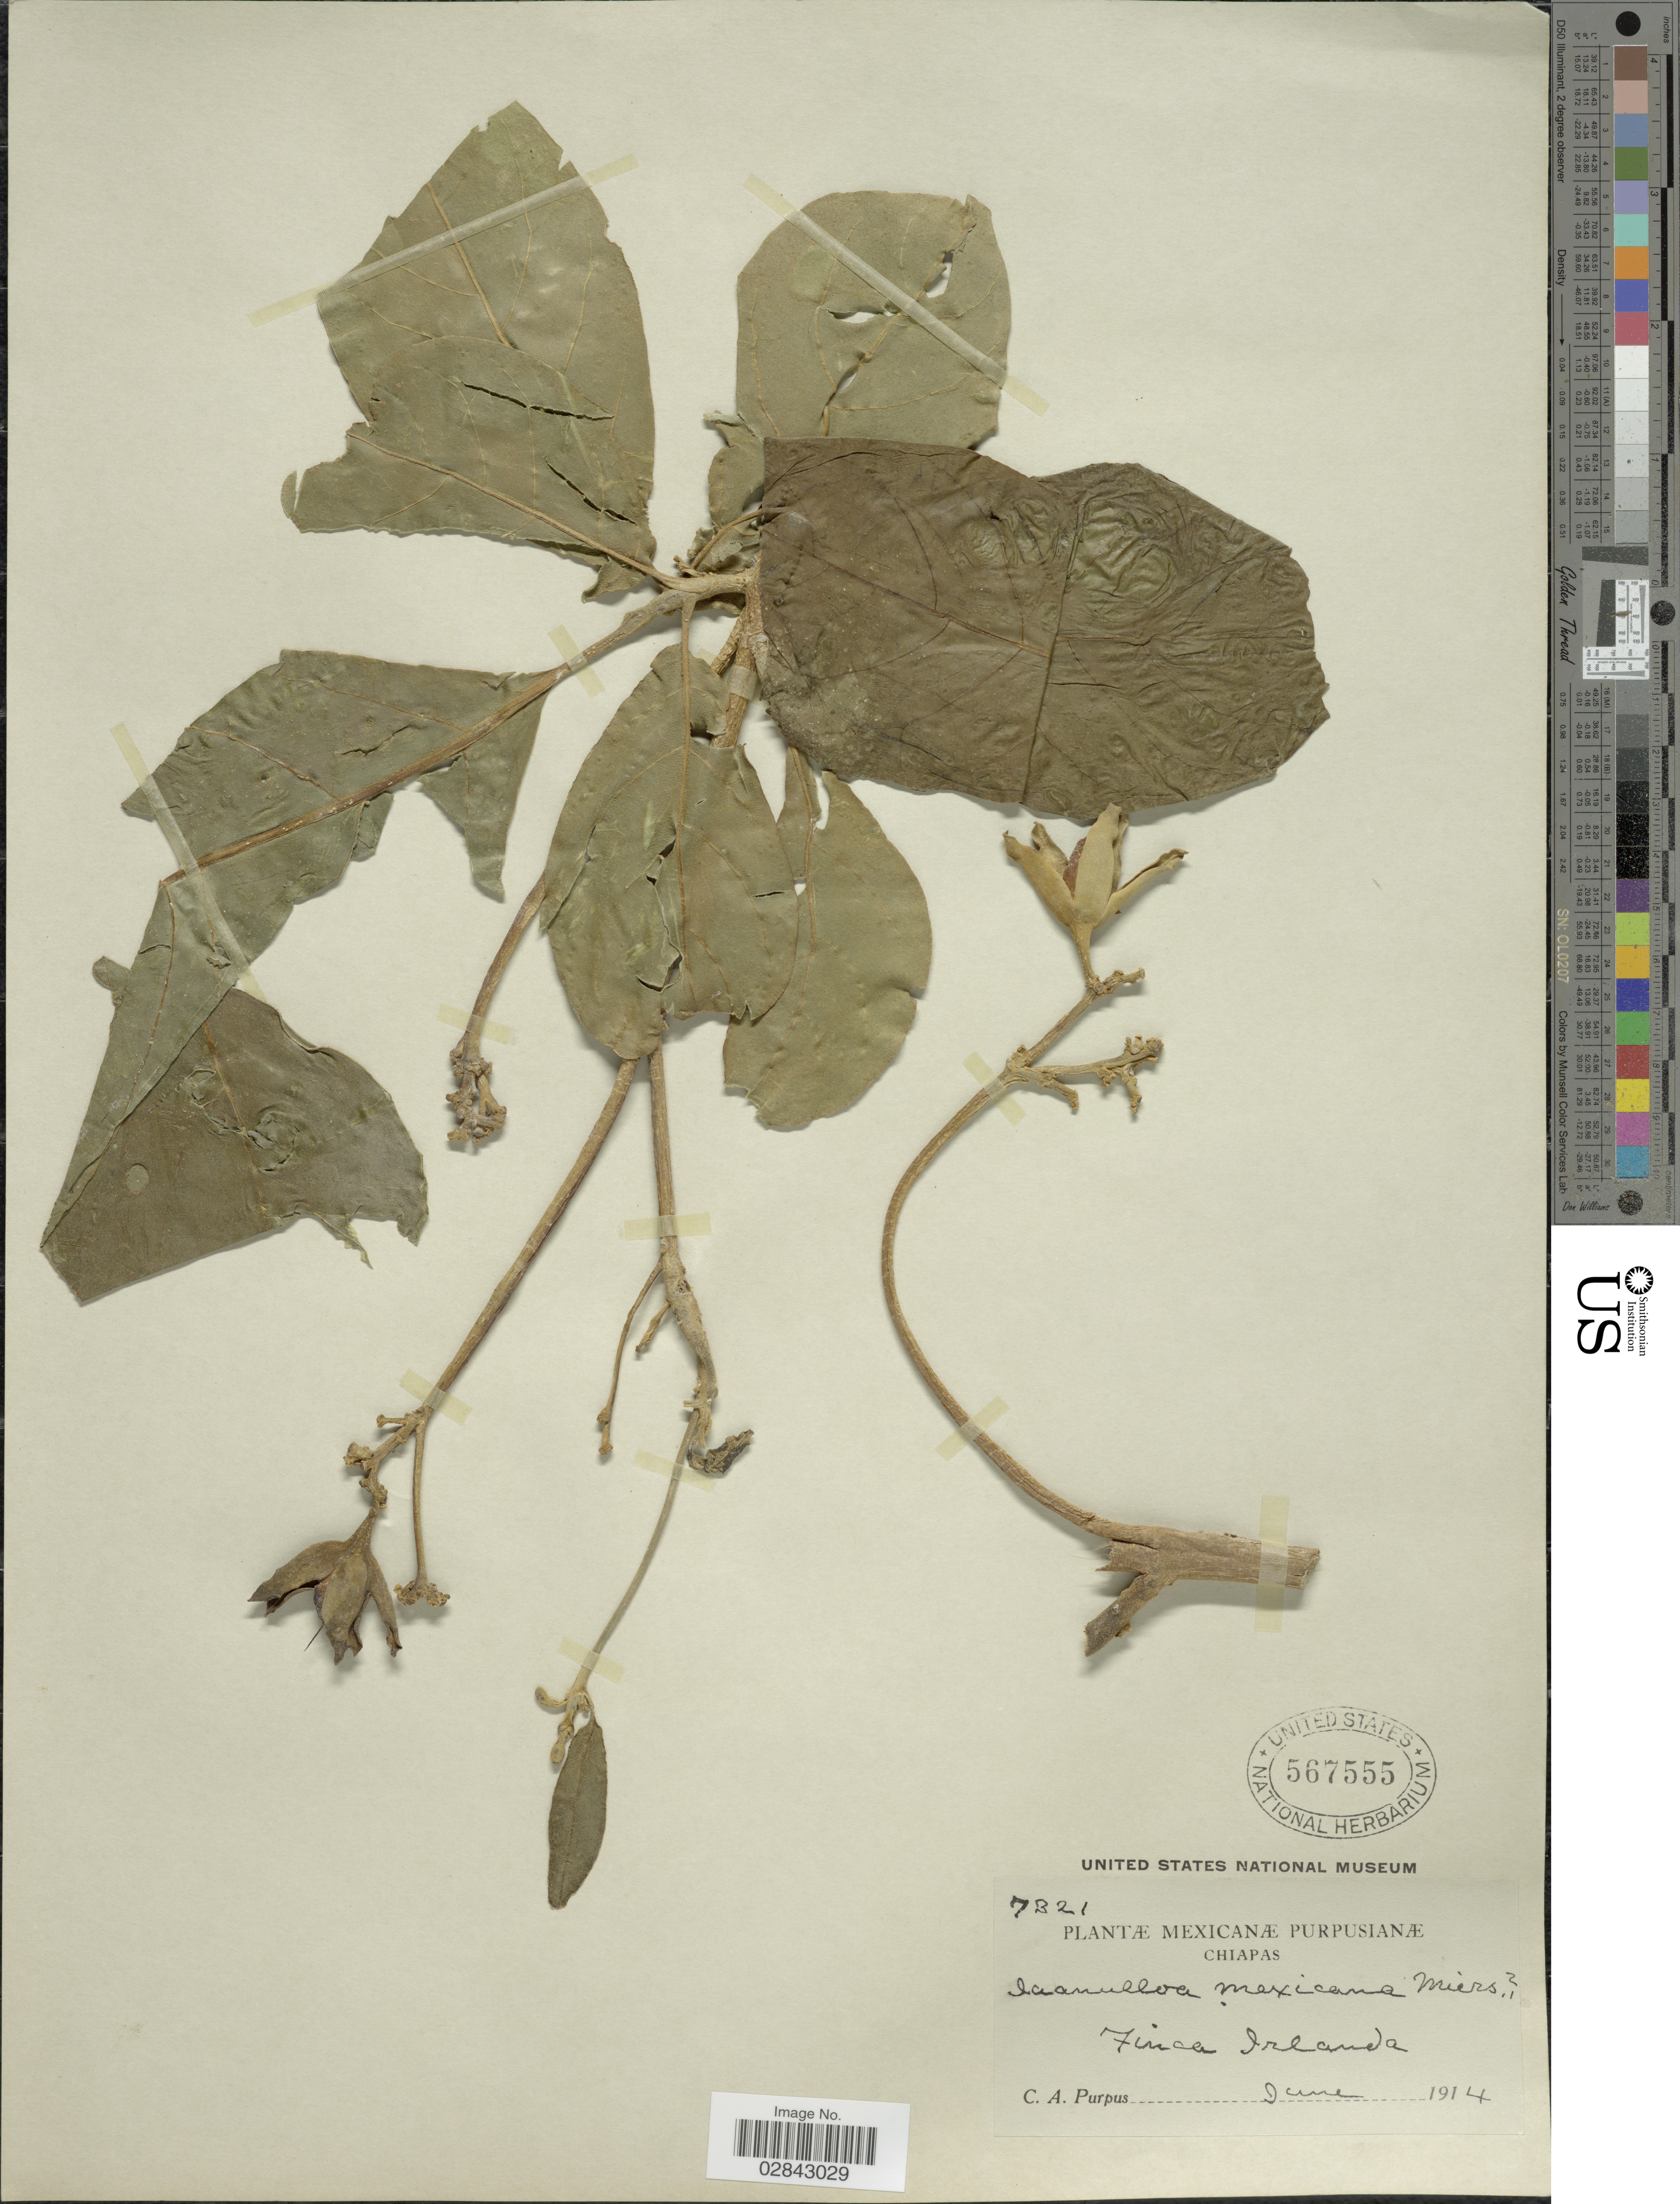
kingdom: Plantae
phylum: Tracheophyta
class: Magnoliopsida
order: Solanales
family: Solanaceae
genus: Juanulloa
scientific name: Juanulloa mexicana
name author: Miers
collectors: C. A. Purpus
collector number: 7321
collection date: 1914-06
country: Mexico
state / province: Chiapas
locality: Finca Irlanda.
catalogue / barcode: US 567555